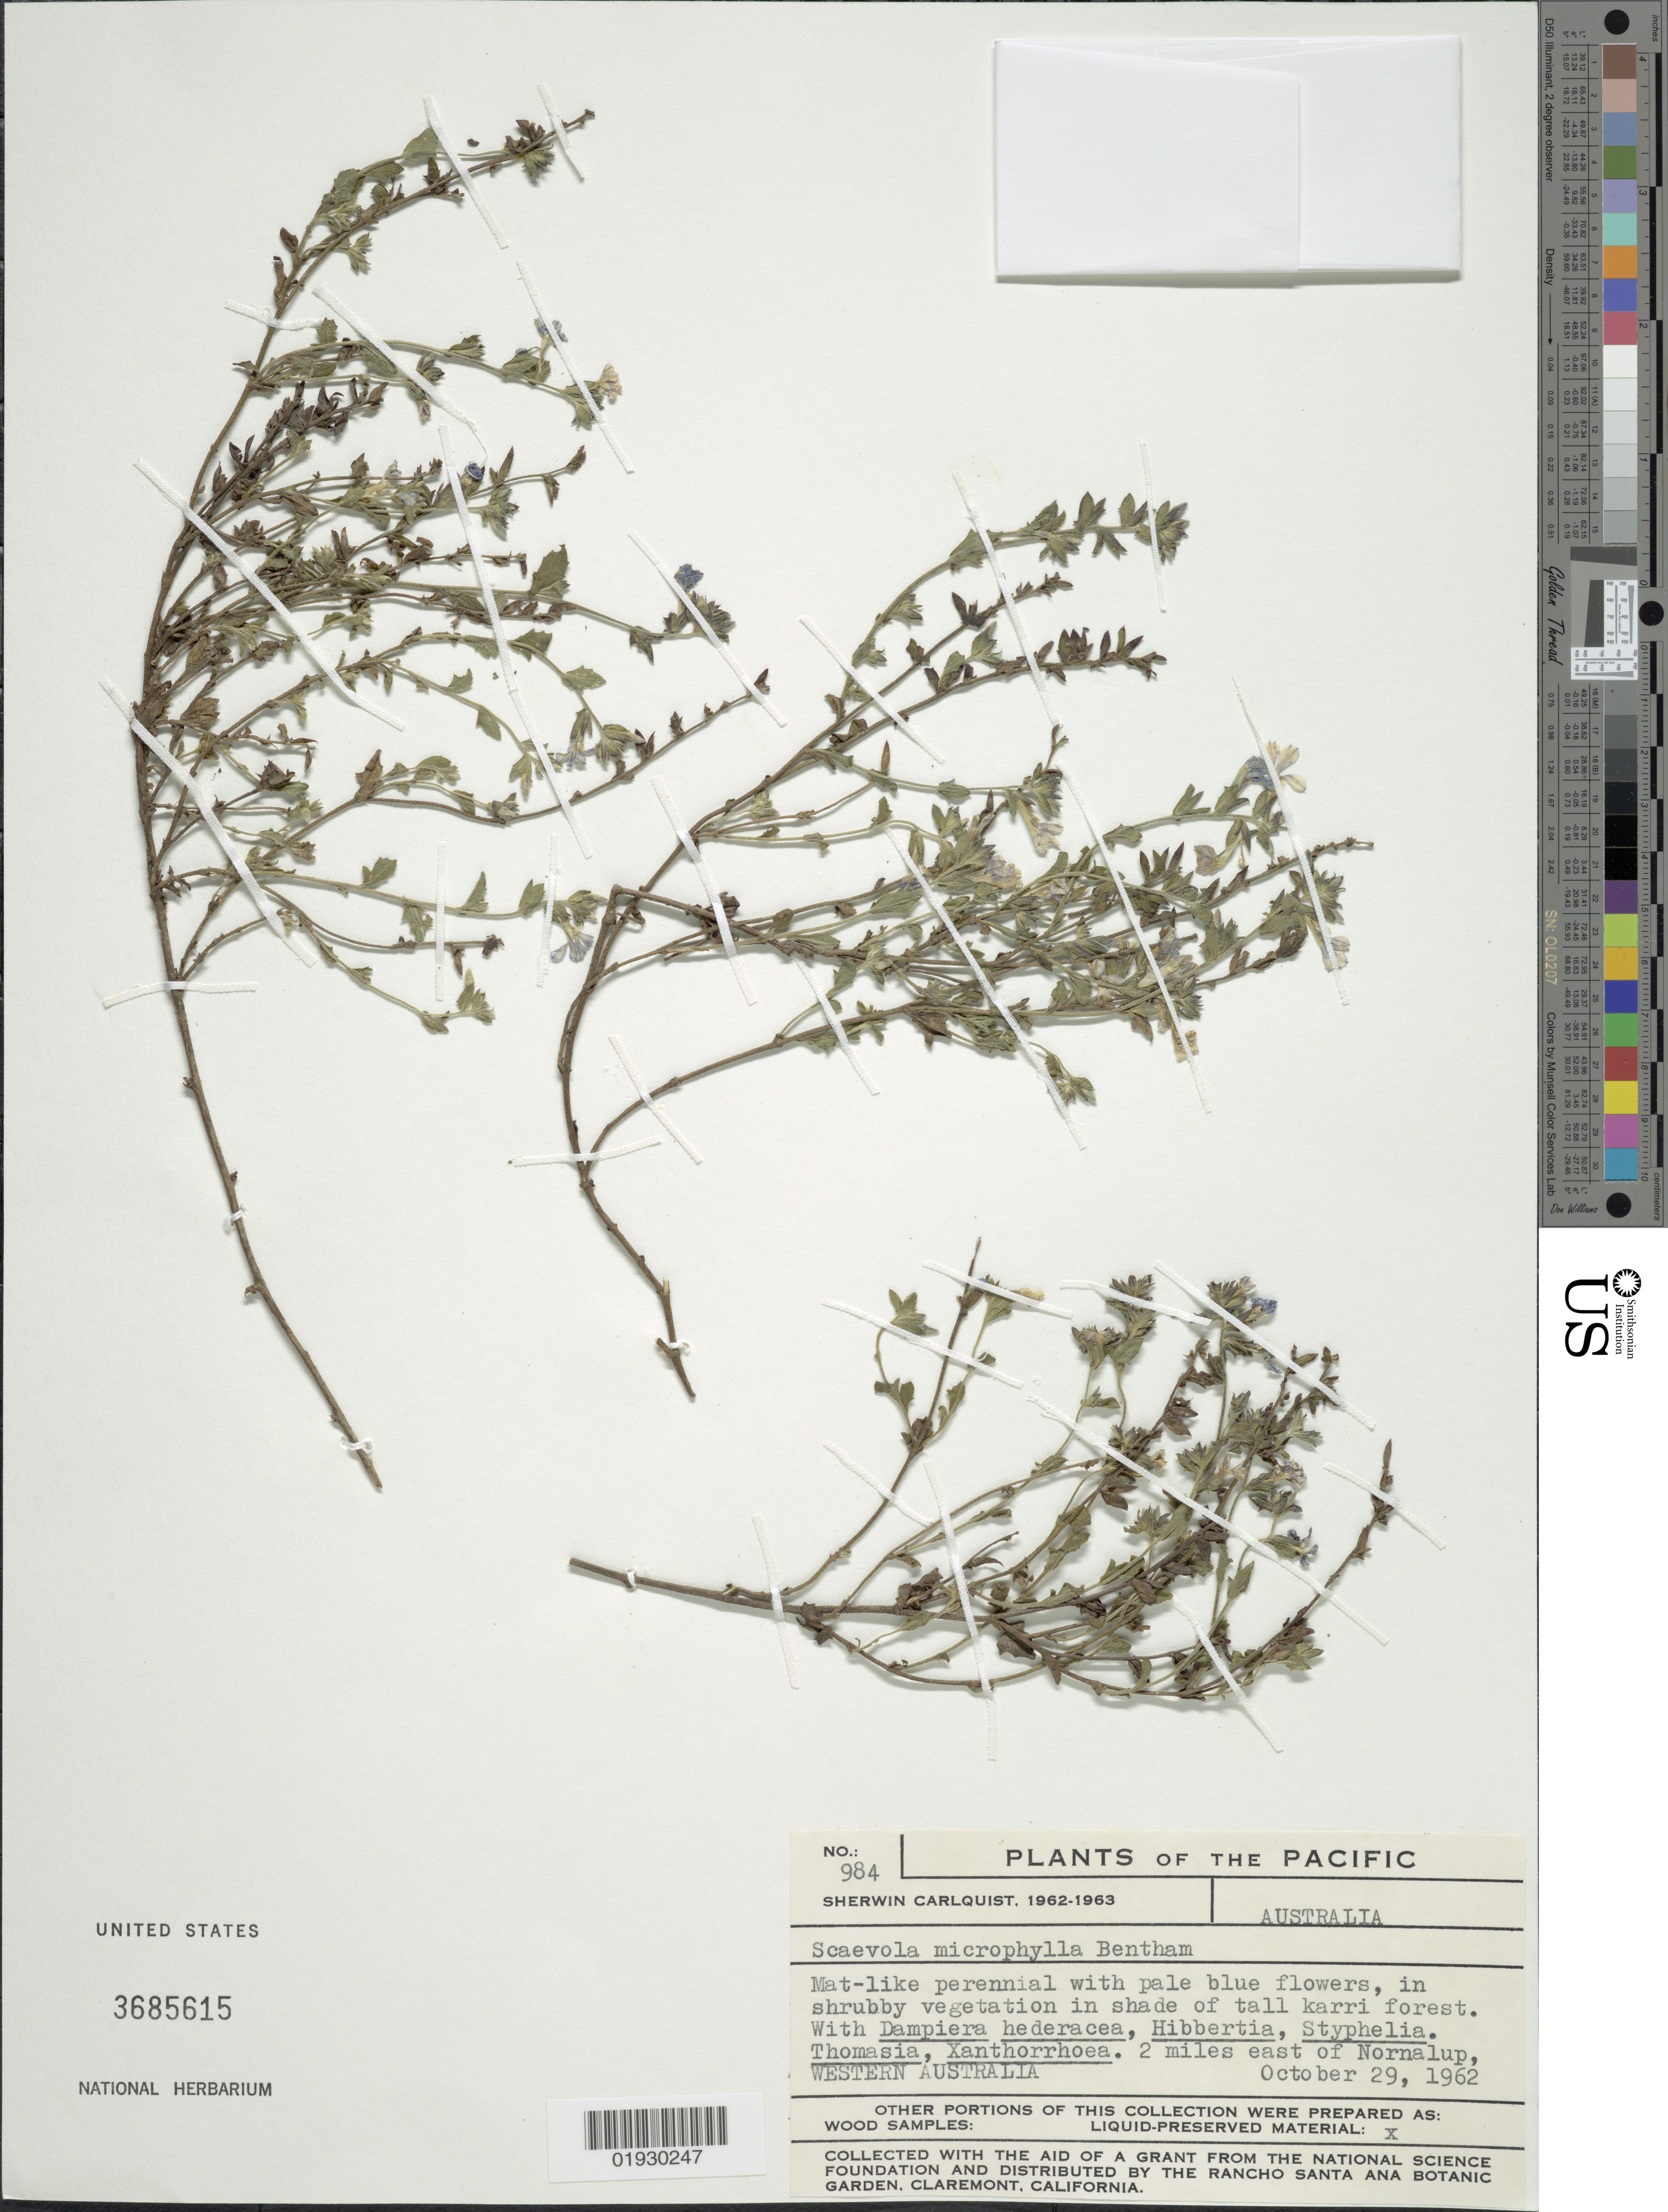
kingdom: Plantae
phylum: Tracheophyta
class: Magnoliopsida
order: Asterales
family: Goodeniaceae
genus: Scaevola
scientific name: Scaevola microphylla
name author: Benth.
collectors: S. Carlquist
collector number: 984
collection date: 1962-10-29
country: Australia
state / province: Western Australia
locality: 2 miles east of Nornalup.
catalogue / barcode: US 3685615